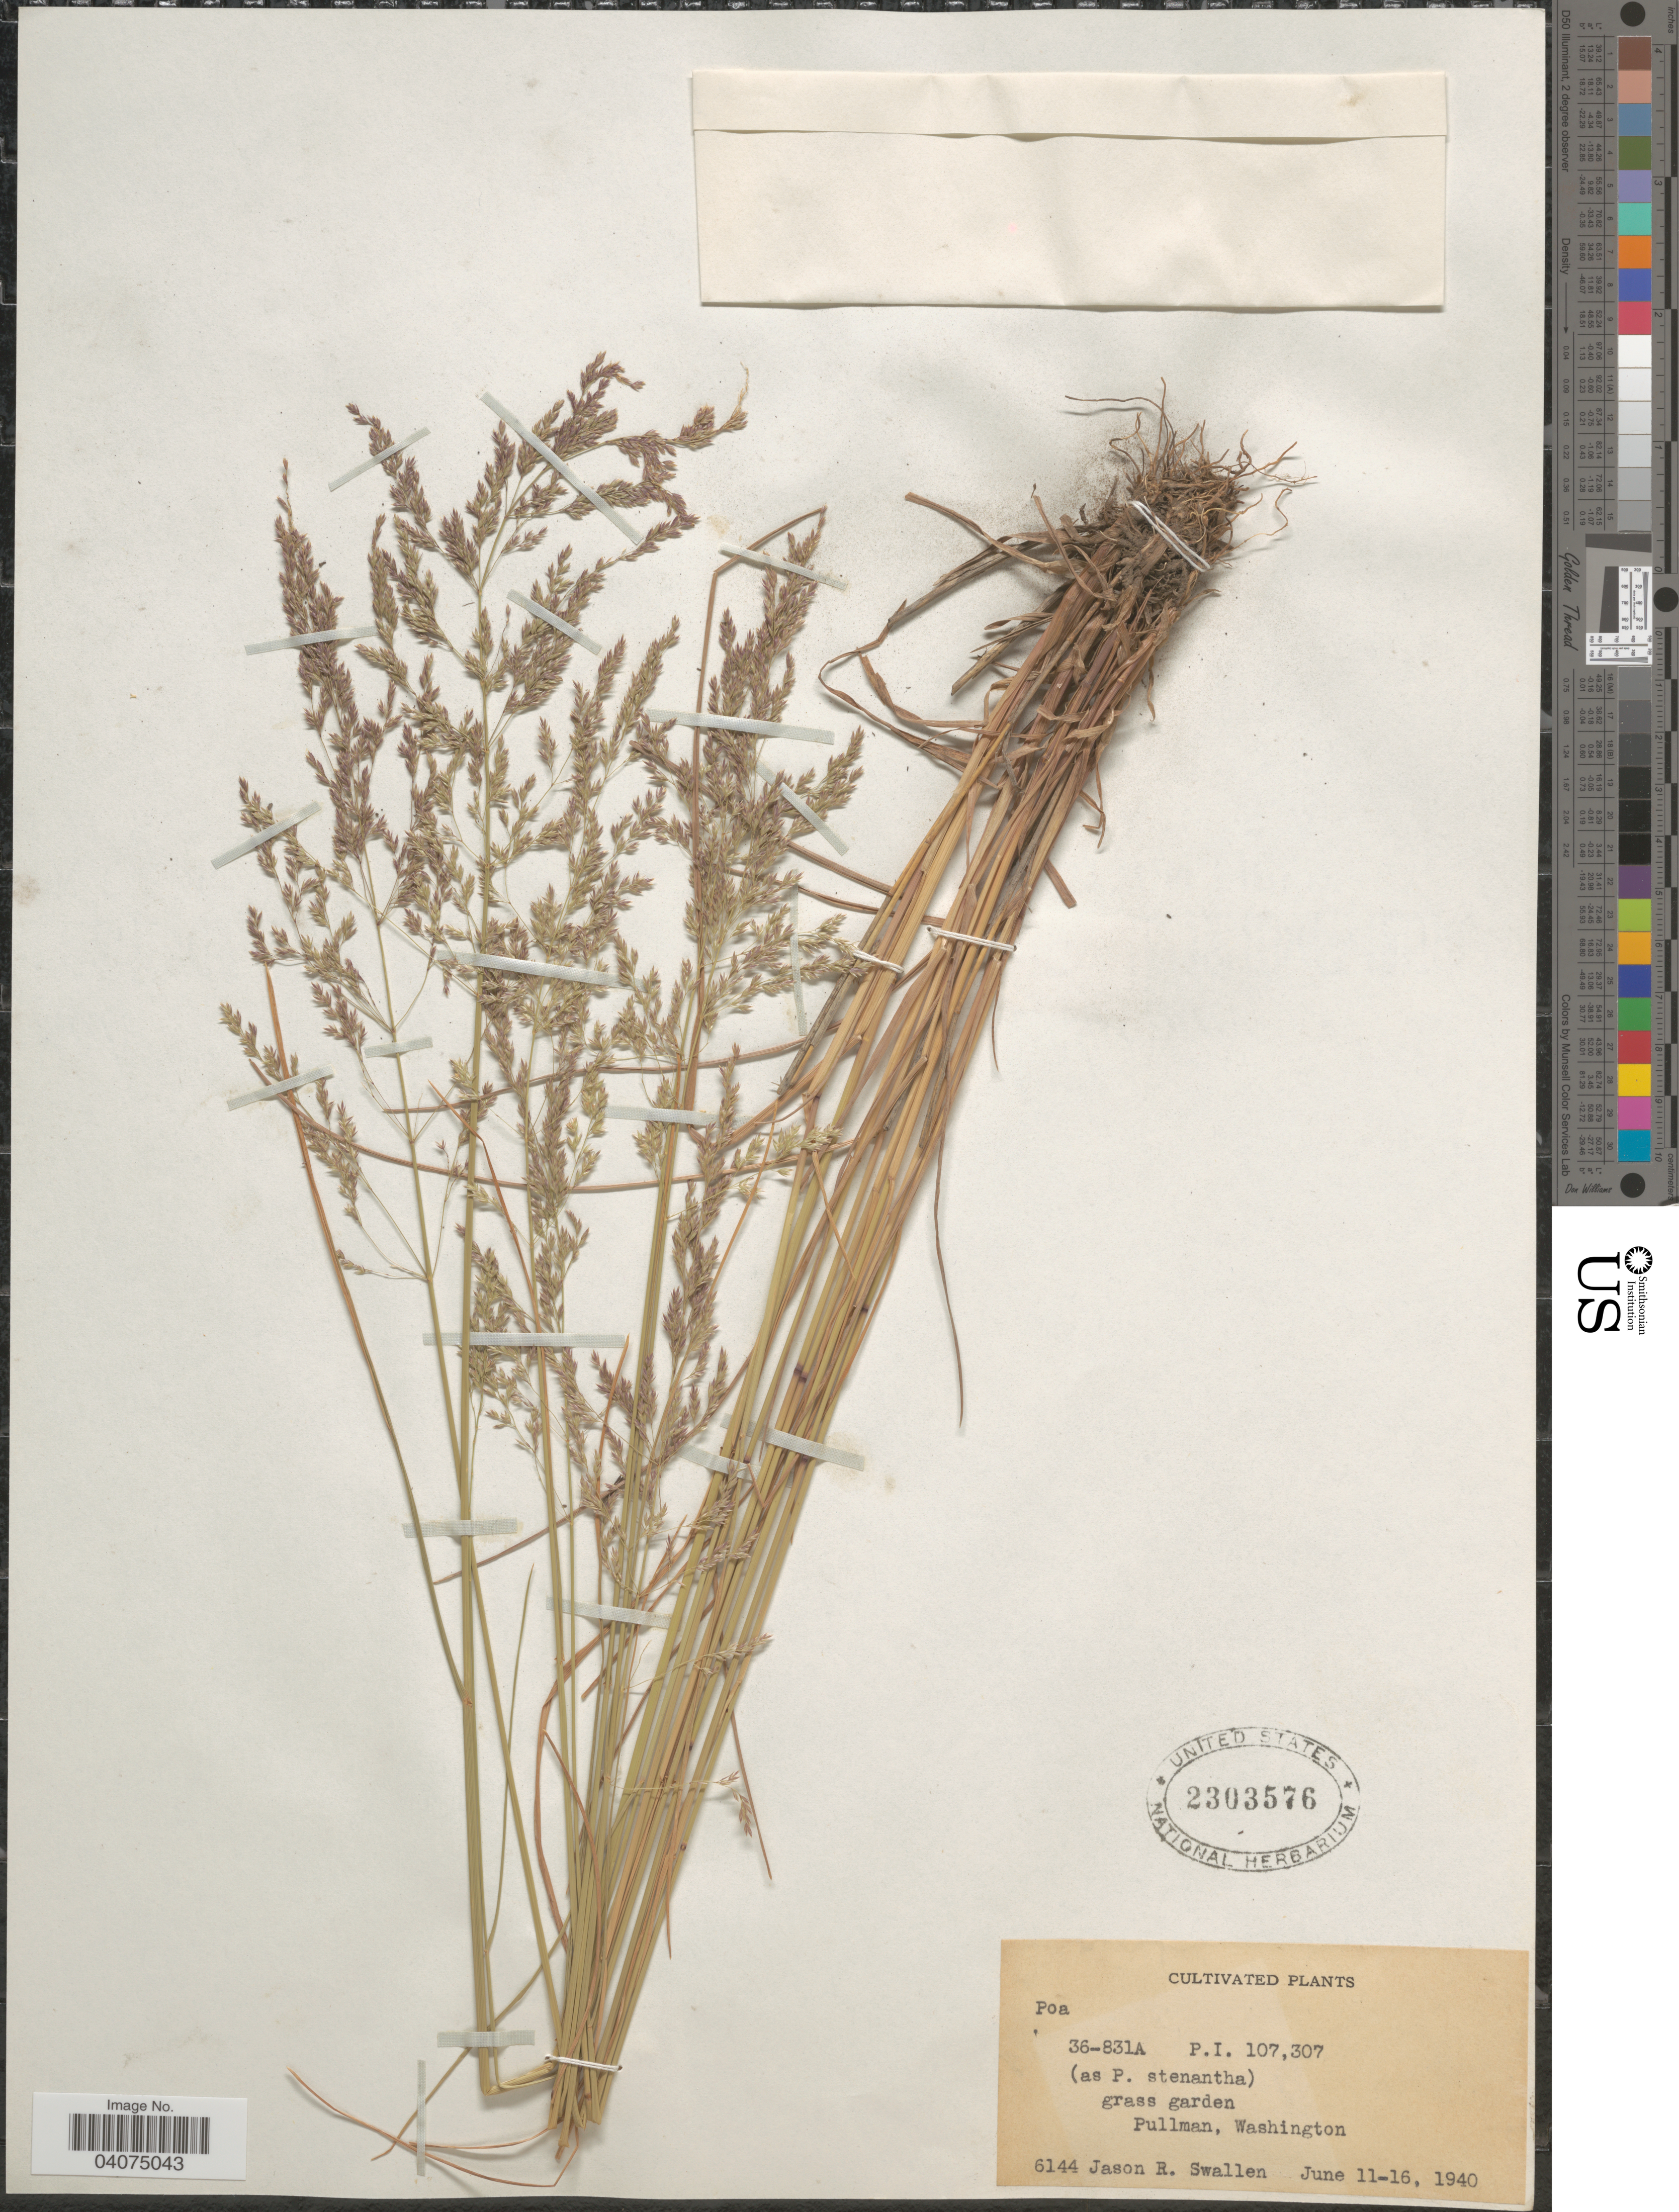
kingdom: Plantae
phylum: Tracheophyta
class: Liliopsida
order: Poales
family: Poaceae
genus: Poa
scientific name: Poa sp.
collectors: J. R. Swallen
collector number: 6144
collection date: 1940-06-11/1940-06-16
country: United States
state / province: Washington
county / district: Whitman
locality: Grass garden, Pullman.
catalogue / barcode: US 2303576